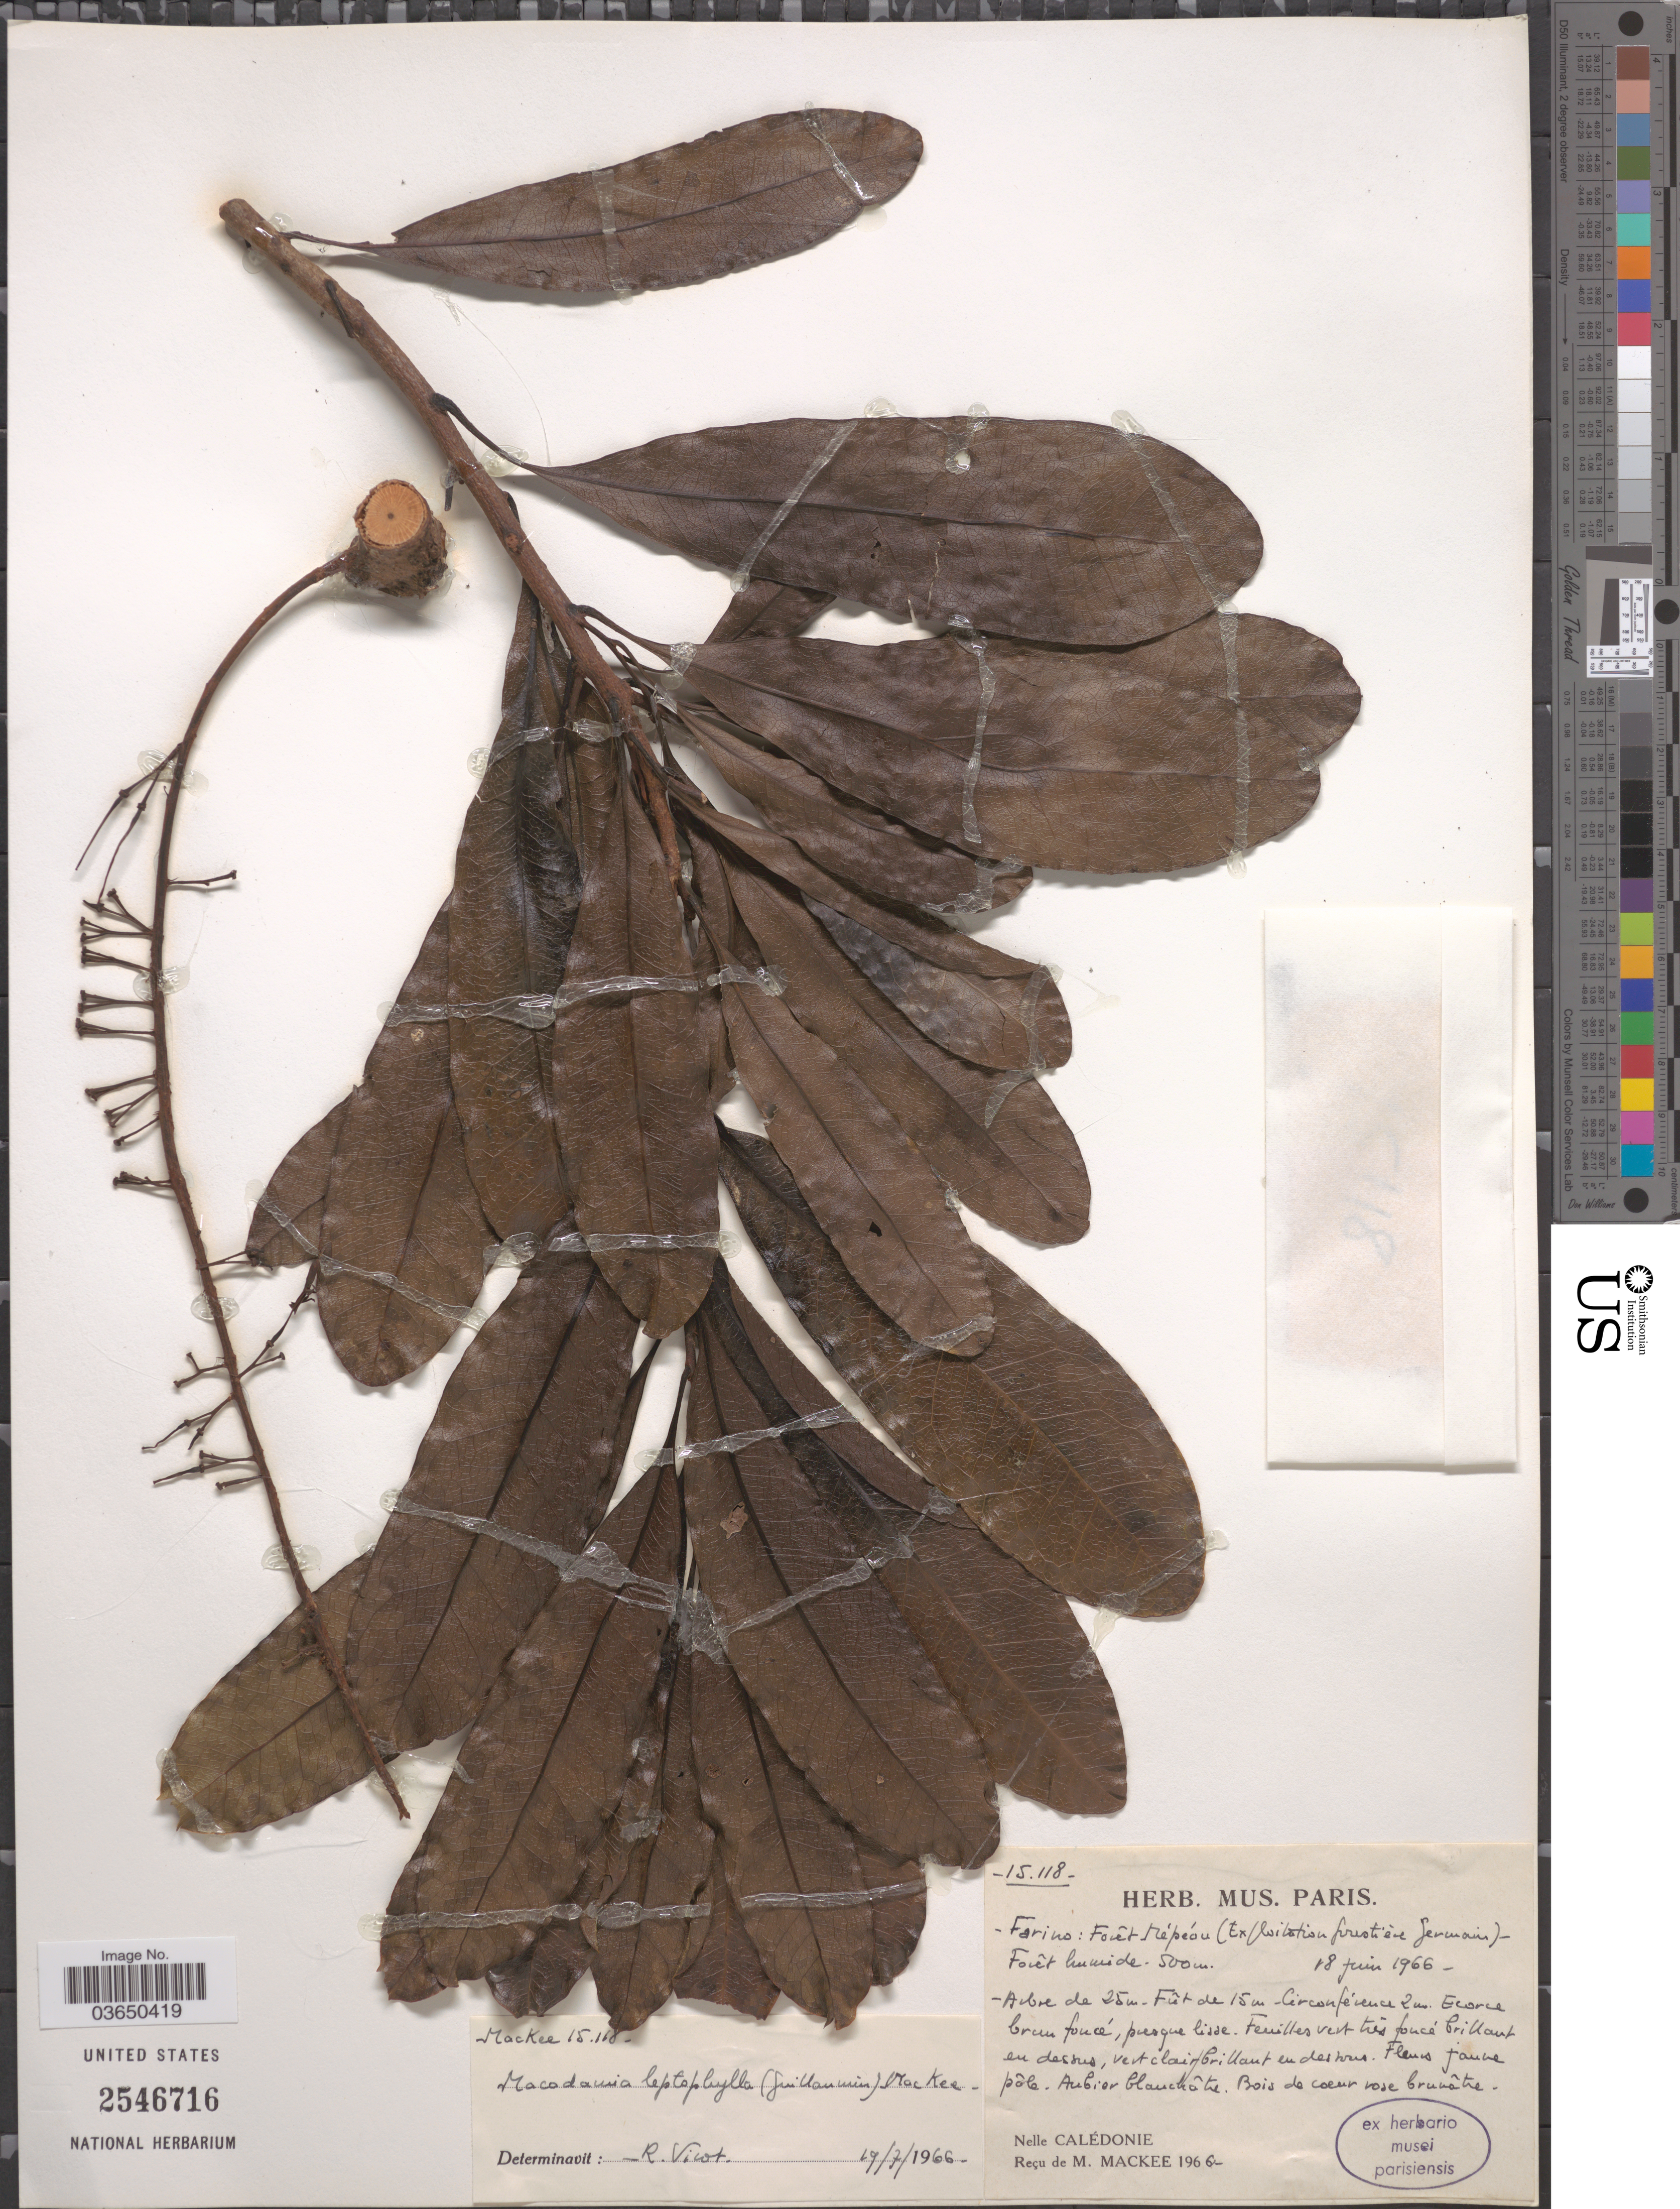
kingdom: Plantae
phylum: Tracheophyta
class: Magnoliopsida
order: Proteales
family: Proteaceae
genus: Macadamia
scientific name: Macadamia leptophylla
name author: (Guillaumin) R. Virot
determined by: Strong, Mark T., (BOT), Smithsonian Institution - National Museum of Natural History (UNITED STATES)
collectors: M. Mackee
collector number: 15118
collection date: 1966-06-18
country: New Caledonia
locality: Farino: Forêt Mépéou (Exploitation forestière Germain). Nelle Calédonie.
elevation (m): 500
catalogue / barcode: US 2546716